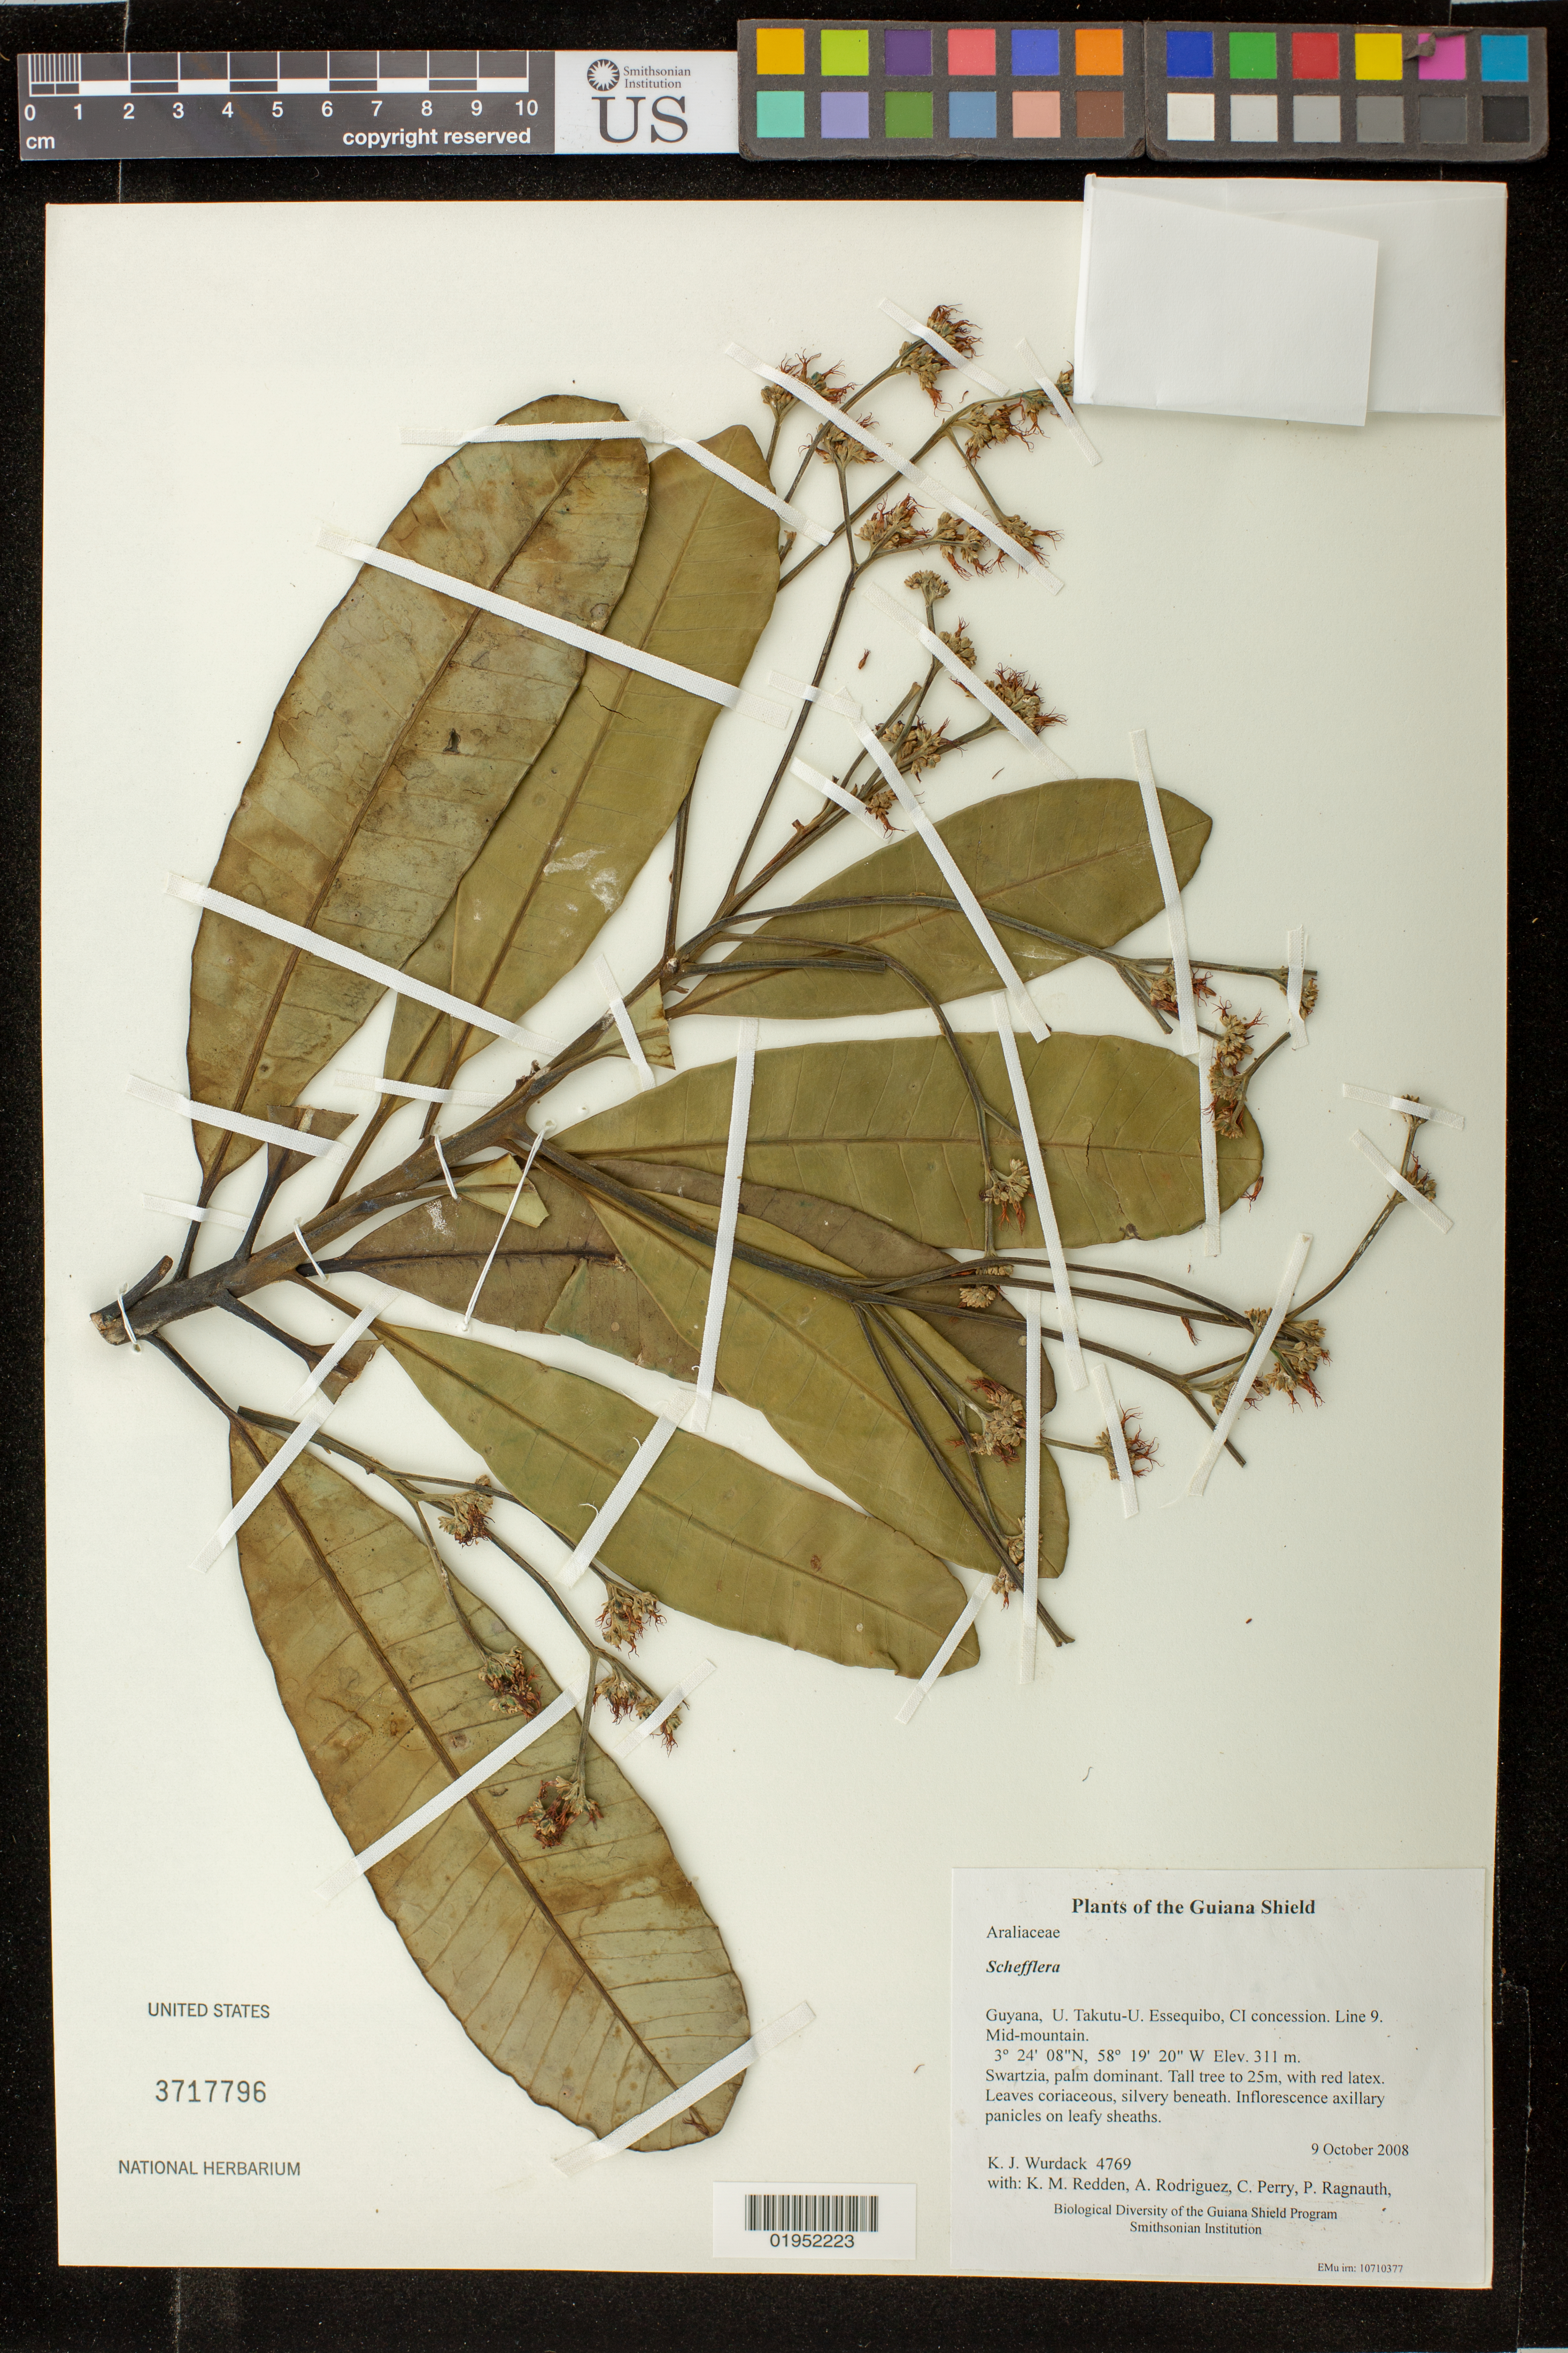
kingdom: Plantae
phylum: Tracheophyta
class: Magnoliopsida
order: Apiales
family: Araliaceae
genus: Schefflera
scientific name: Schefflera sp.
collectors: K. Wurdack, K. M. Redden, A. Rodriguez, C. Perry, P. Ragnauth, N. John & E. Joseph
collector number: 4769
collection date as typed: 9 October 2008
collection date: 2008-10-09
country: Guyana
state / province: U. Takutu-U. Essequibo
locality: CI concession. Line 9. Mid-mountain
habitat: Swartzia, palm dominant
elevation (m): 311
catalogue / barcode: US 3717796